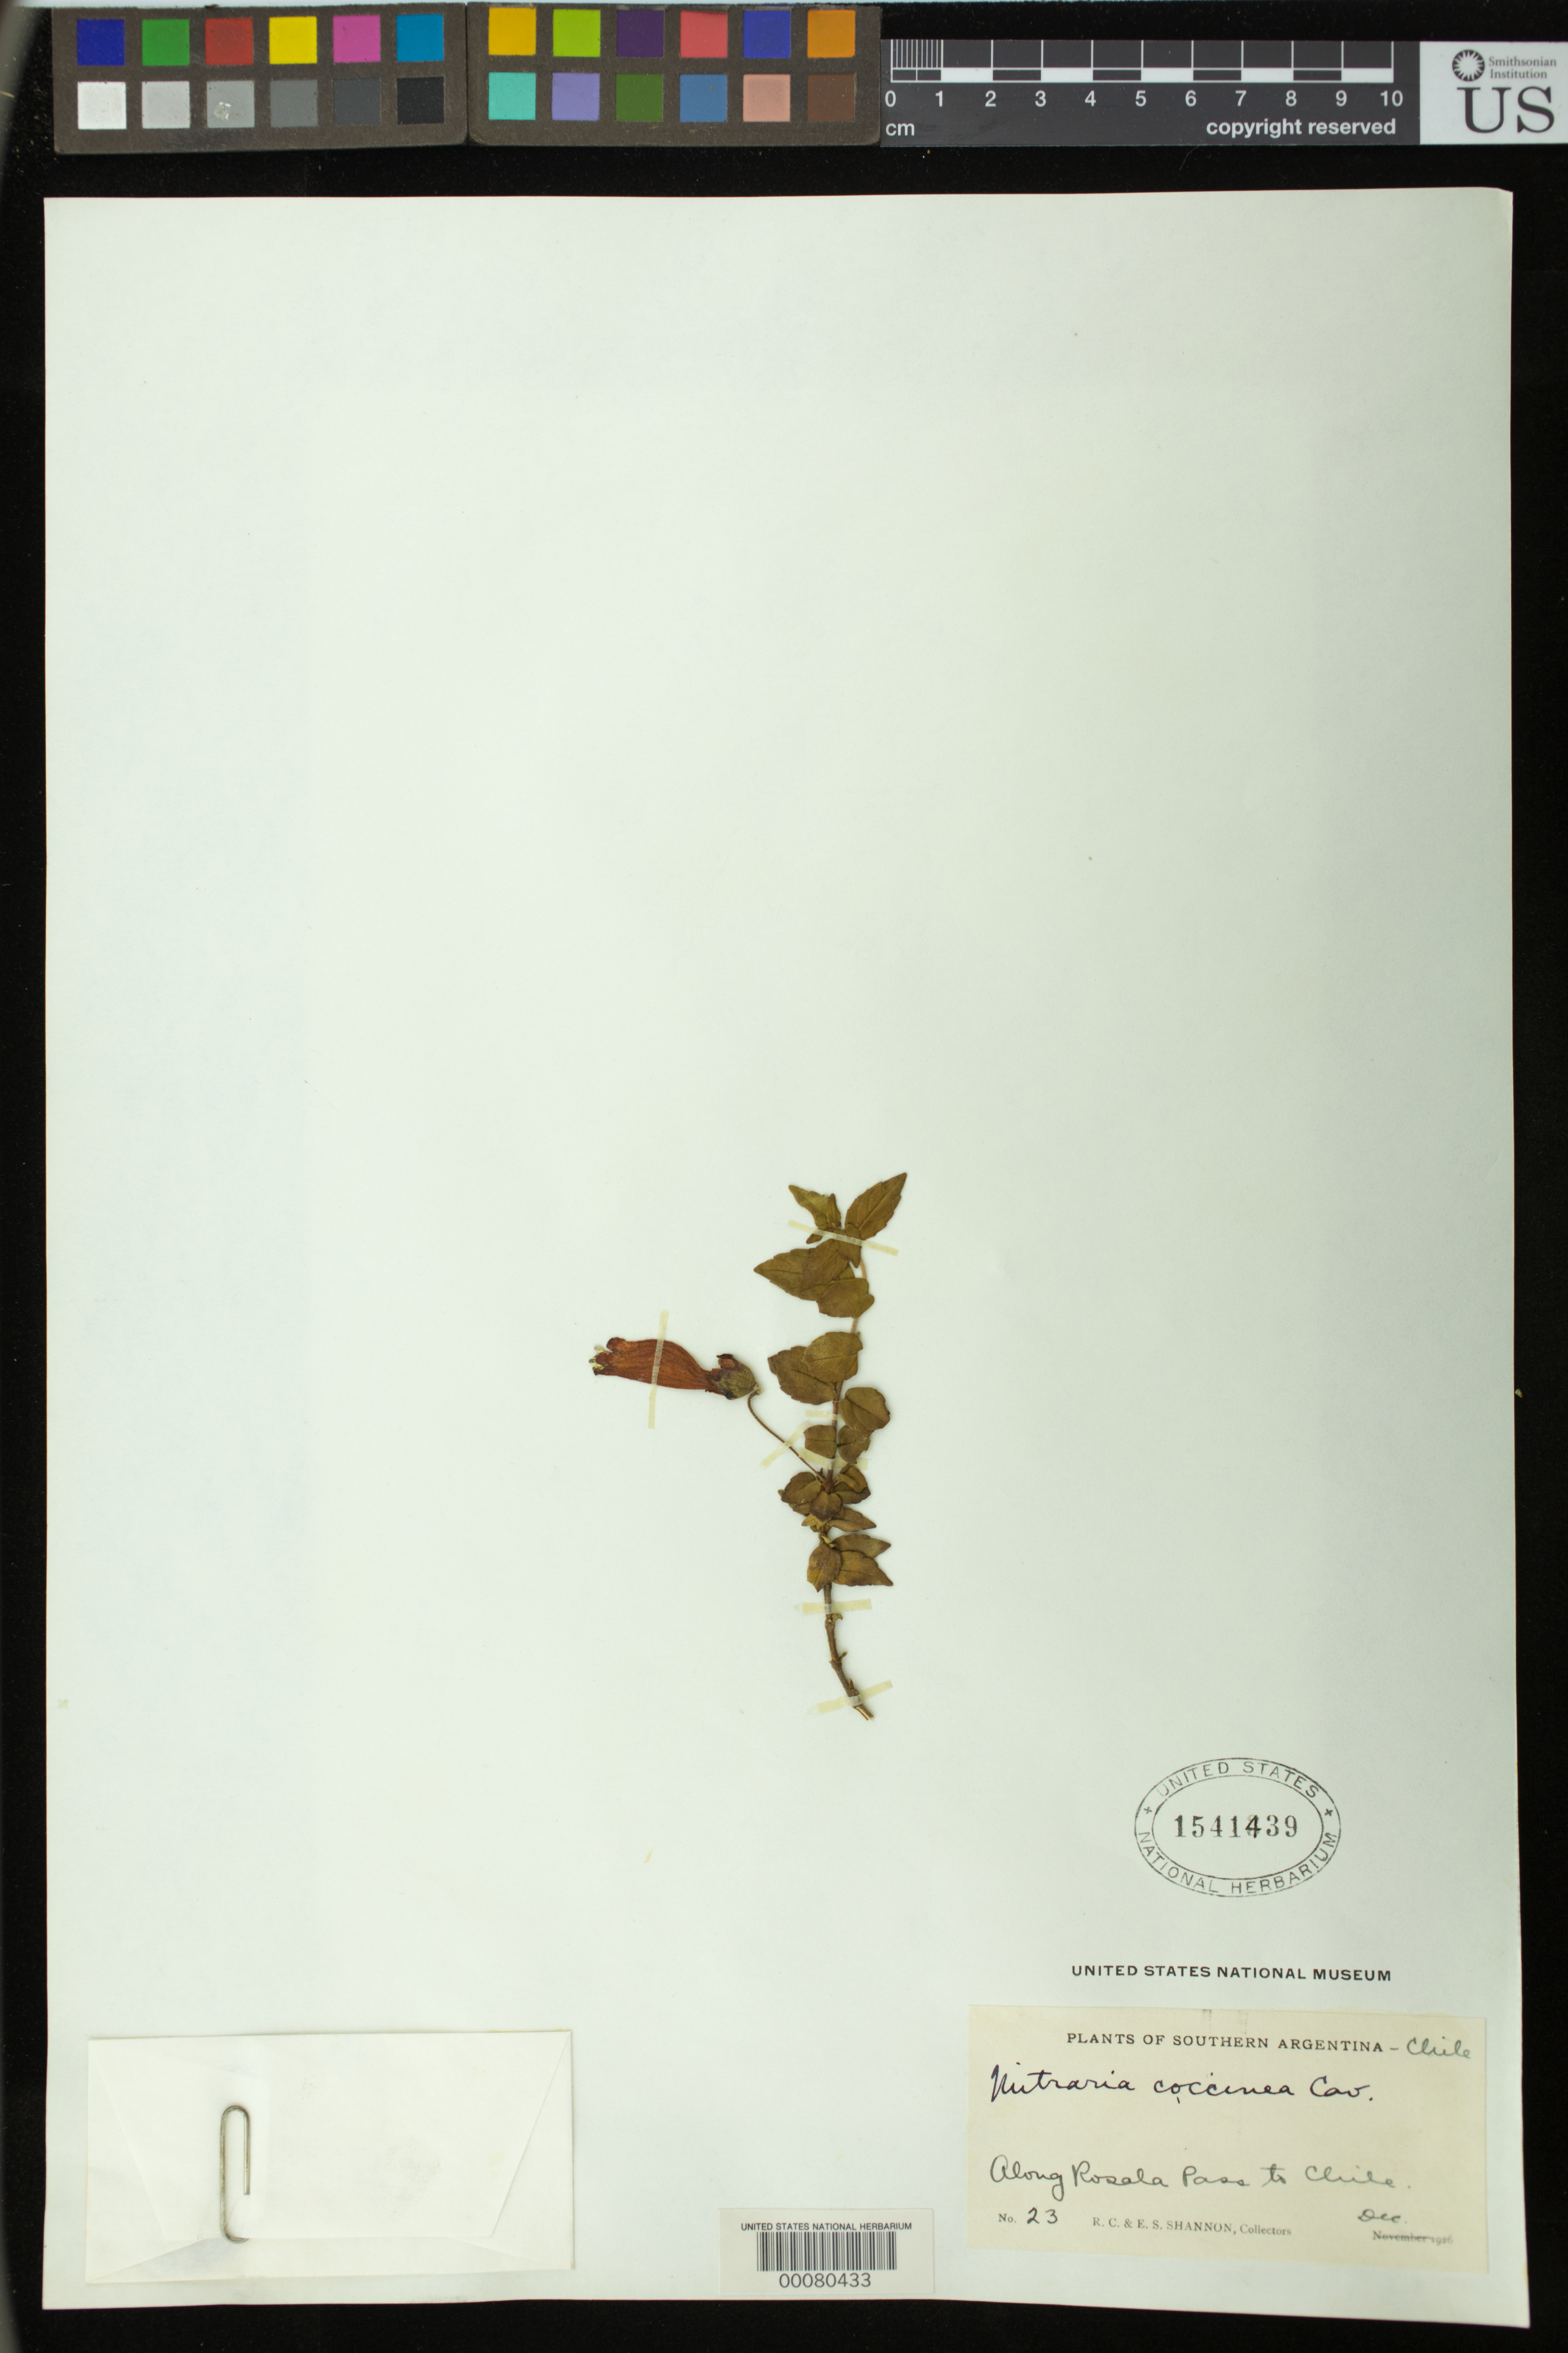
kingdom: Plantae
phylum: Tracheophyta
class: Magnoliopsida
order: Lamiales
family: Gesneriaceae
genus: Mitraria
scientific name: Mitraria coccinea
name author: Cav.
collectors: R. Shannon & E. Shannon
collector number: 23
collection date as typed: Dec 1926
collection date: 1926-12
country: Argentina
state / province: Neuquén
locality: Along Rosala Pass to Chile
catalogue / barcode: US 1541439